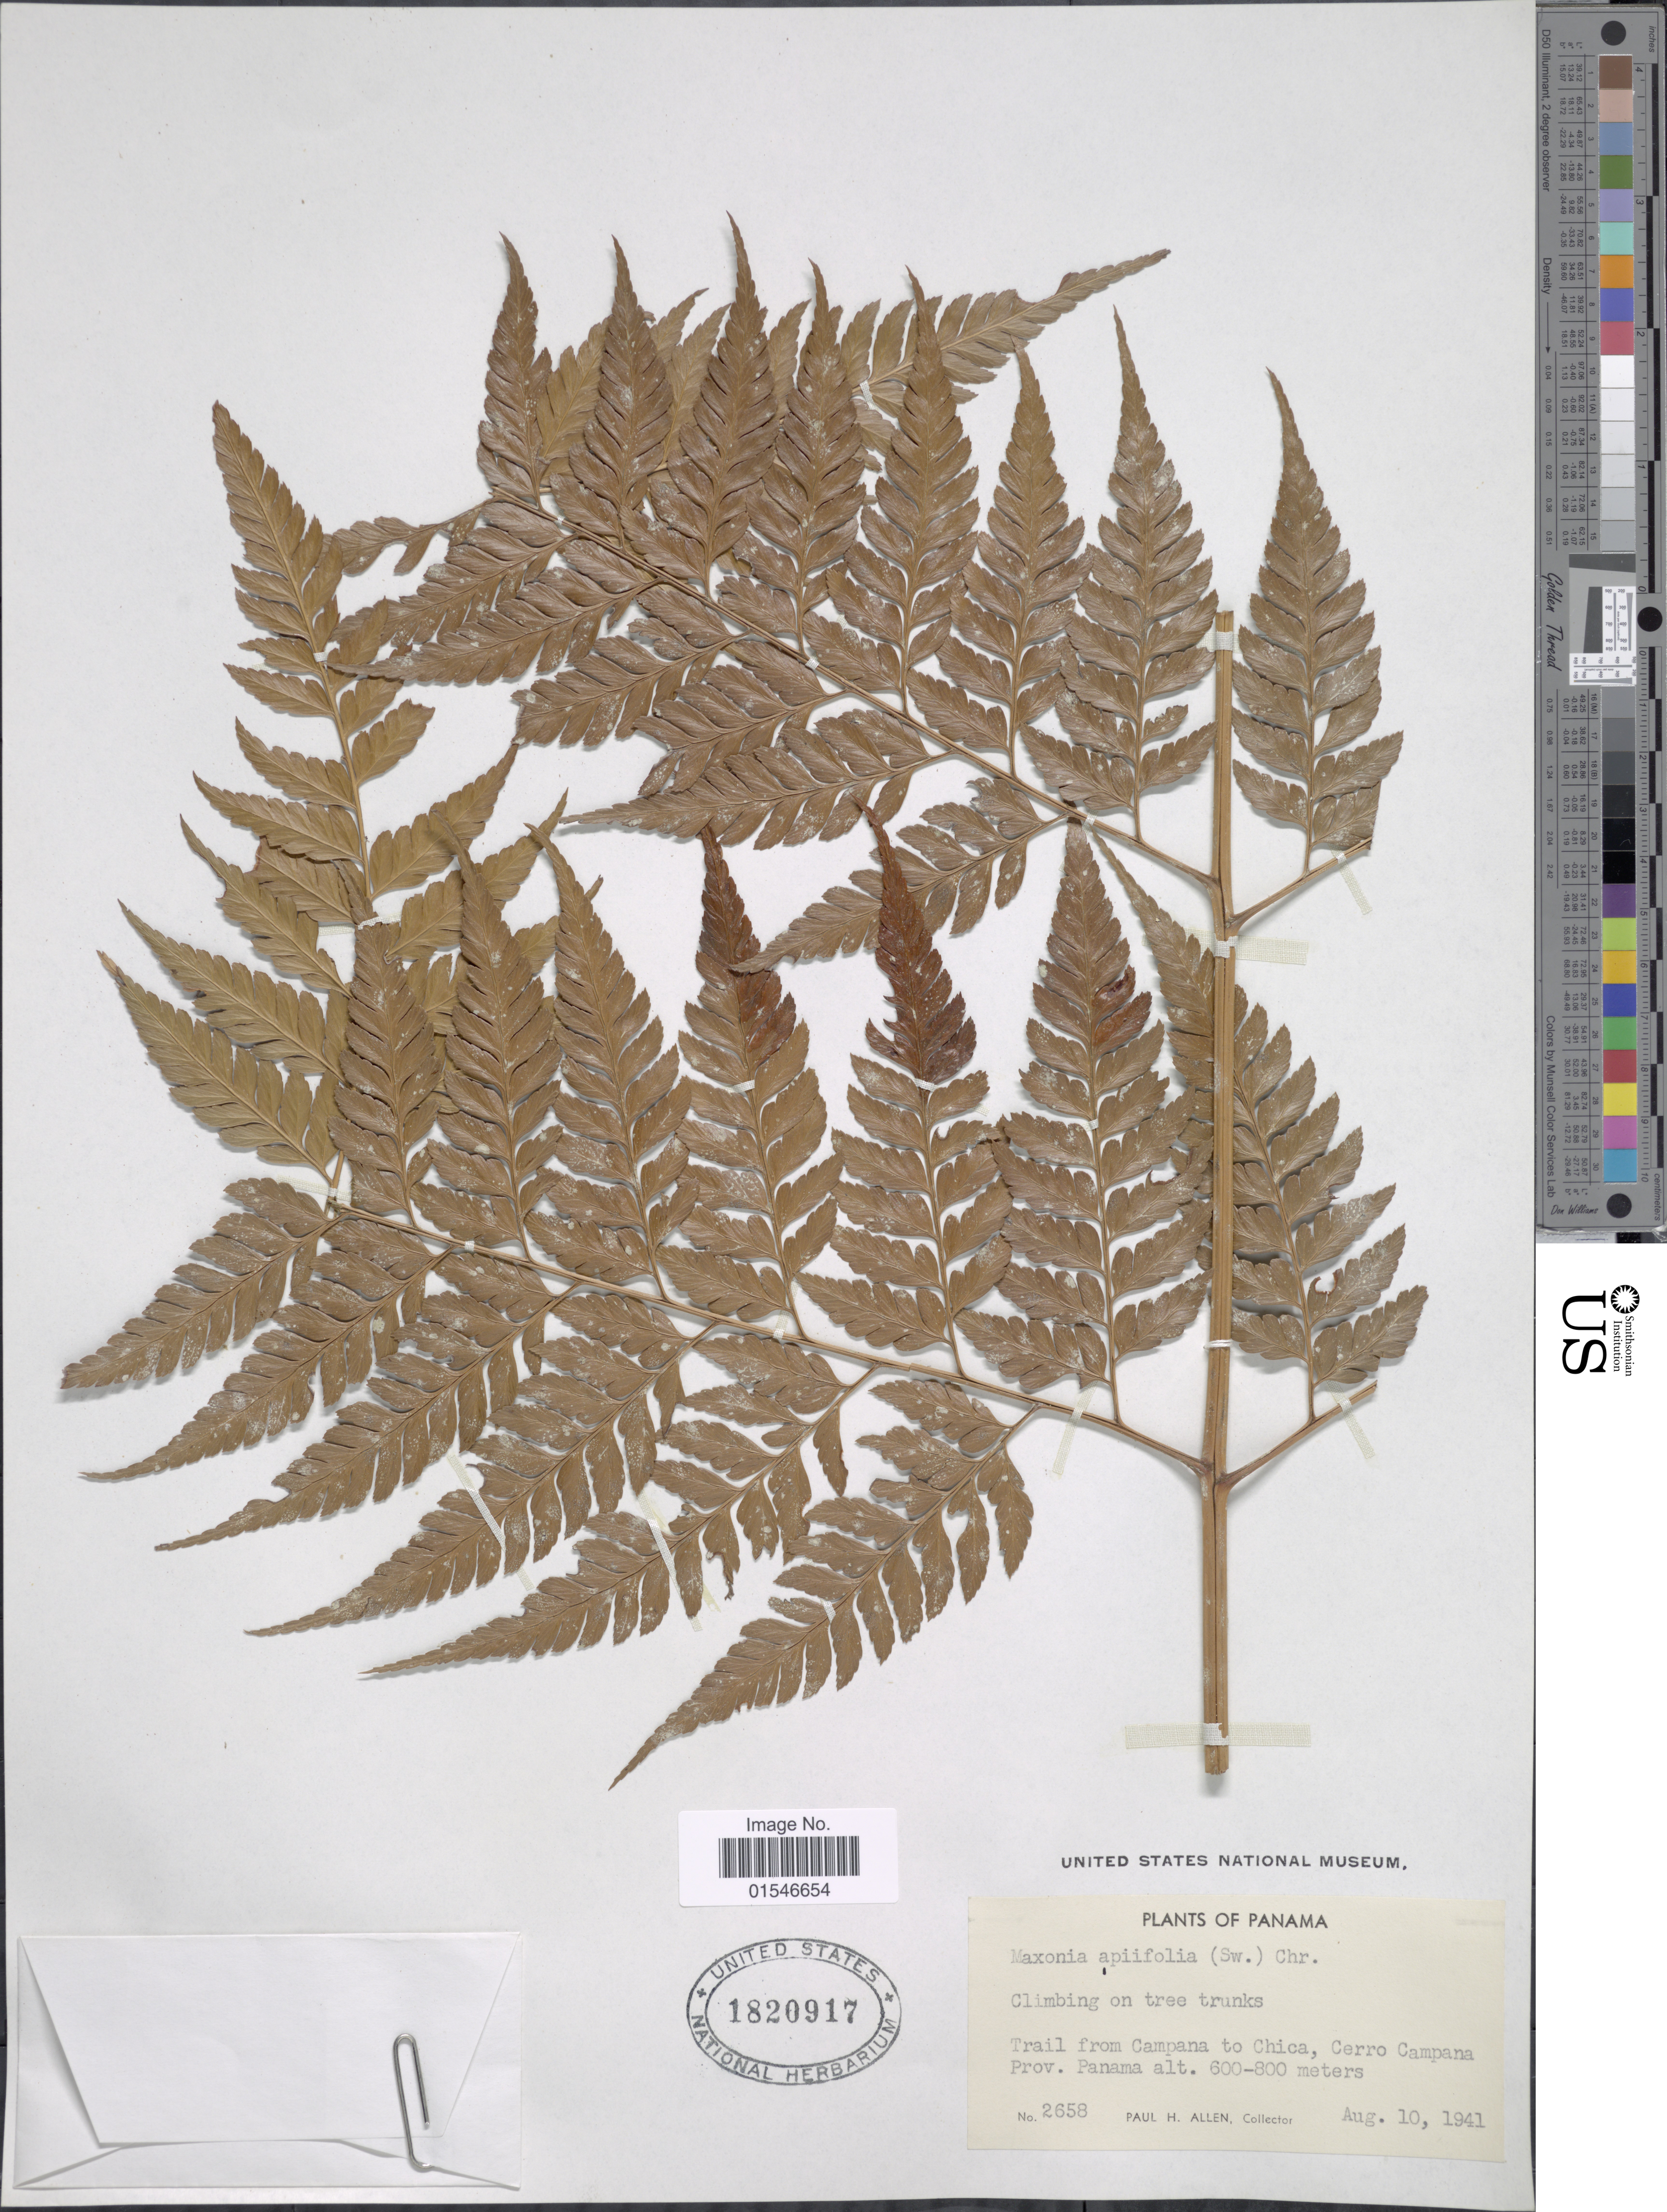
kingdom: Plantae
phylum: Tracheophyta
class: Polypodiopsida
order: Polypodiales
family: Dryopteridaceae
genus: Maxonia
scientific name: Maxonia apiifolia var. dualis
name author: (Donn. Sm.) C. Chr.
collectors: P. H. Allen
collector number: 2658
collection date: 1941-08-10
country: Panama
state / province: Panamá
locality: Trail from Campana to Chica, Cerro Campana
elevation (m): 600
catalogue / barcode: US 1820917